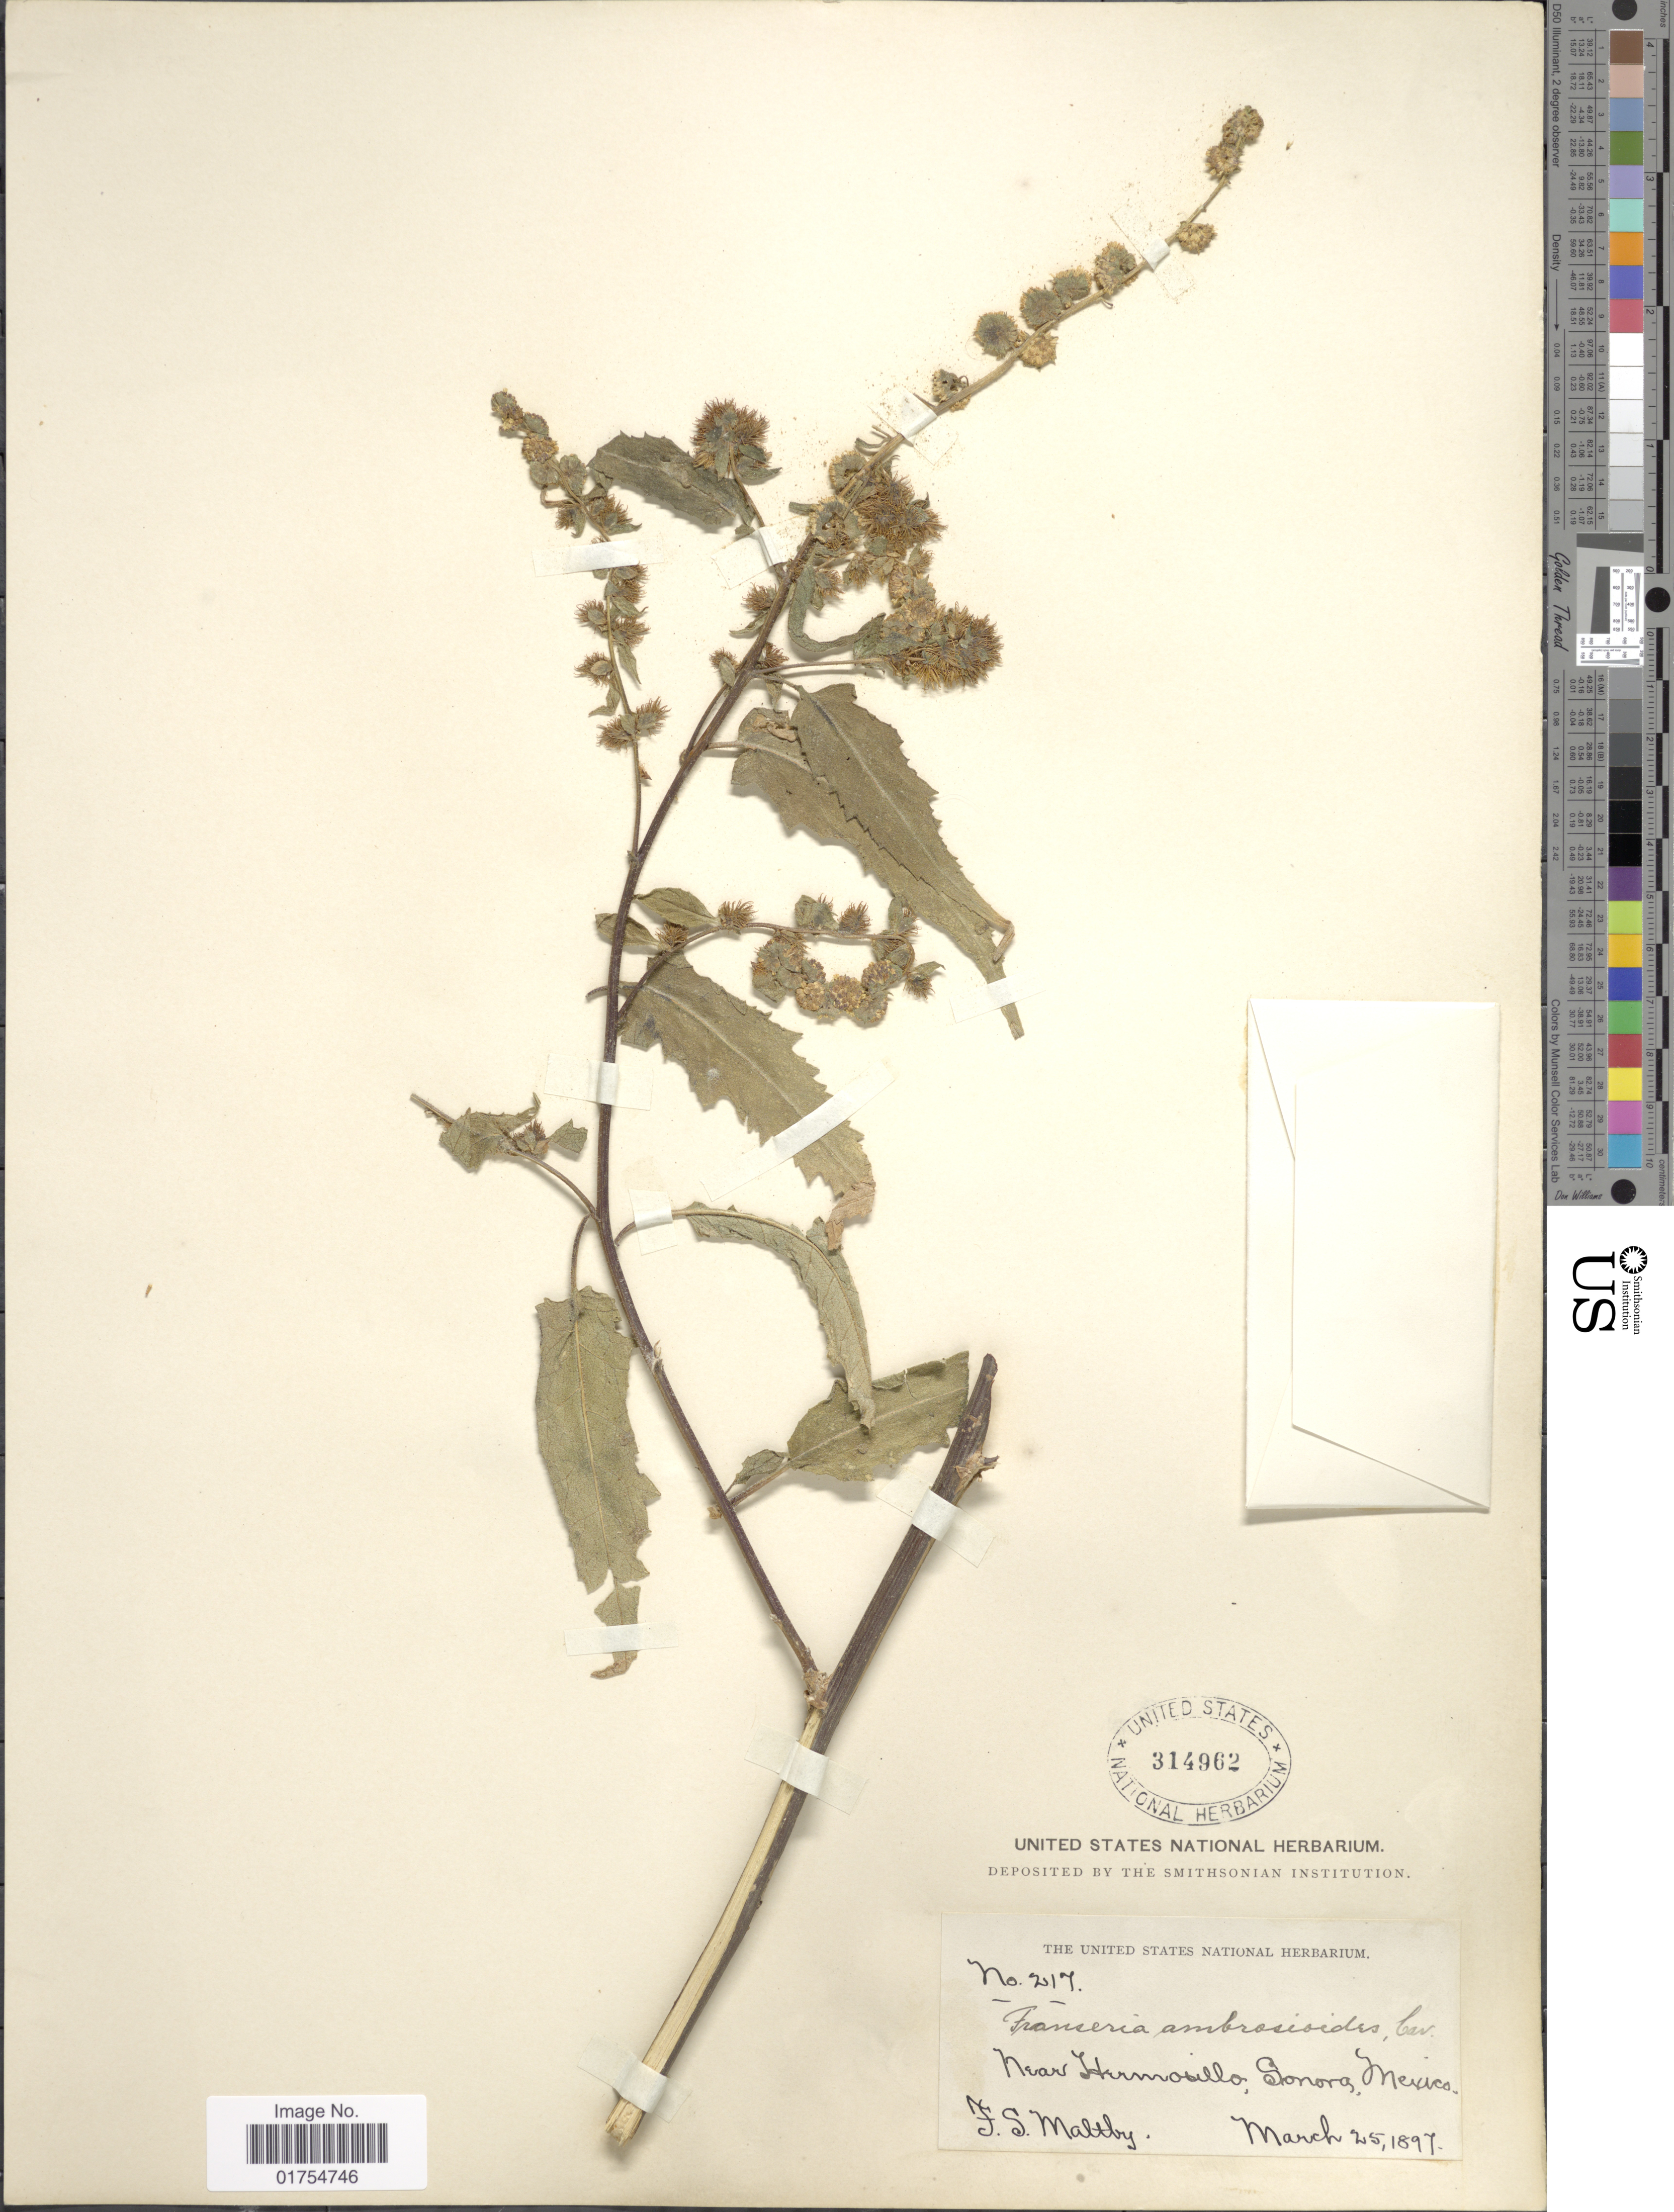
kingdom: Plantae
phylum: Tracheophyta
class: Magnoliopsida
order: Asterales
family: Asteraceae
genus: Franseria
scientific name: Franseria ambrosioides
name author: Cav.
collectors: F. S. Maltby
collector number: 217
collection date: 1897-03-25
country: Mexico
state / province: Sonora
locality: Near Hermasillo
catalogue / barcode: US 314962